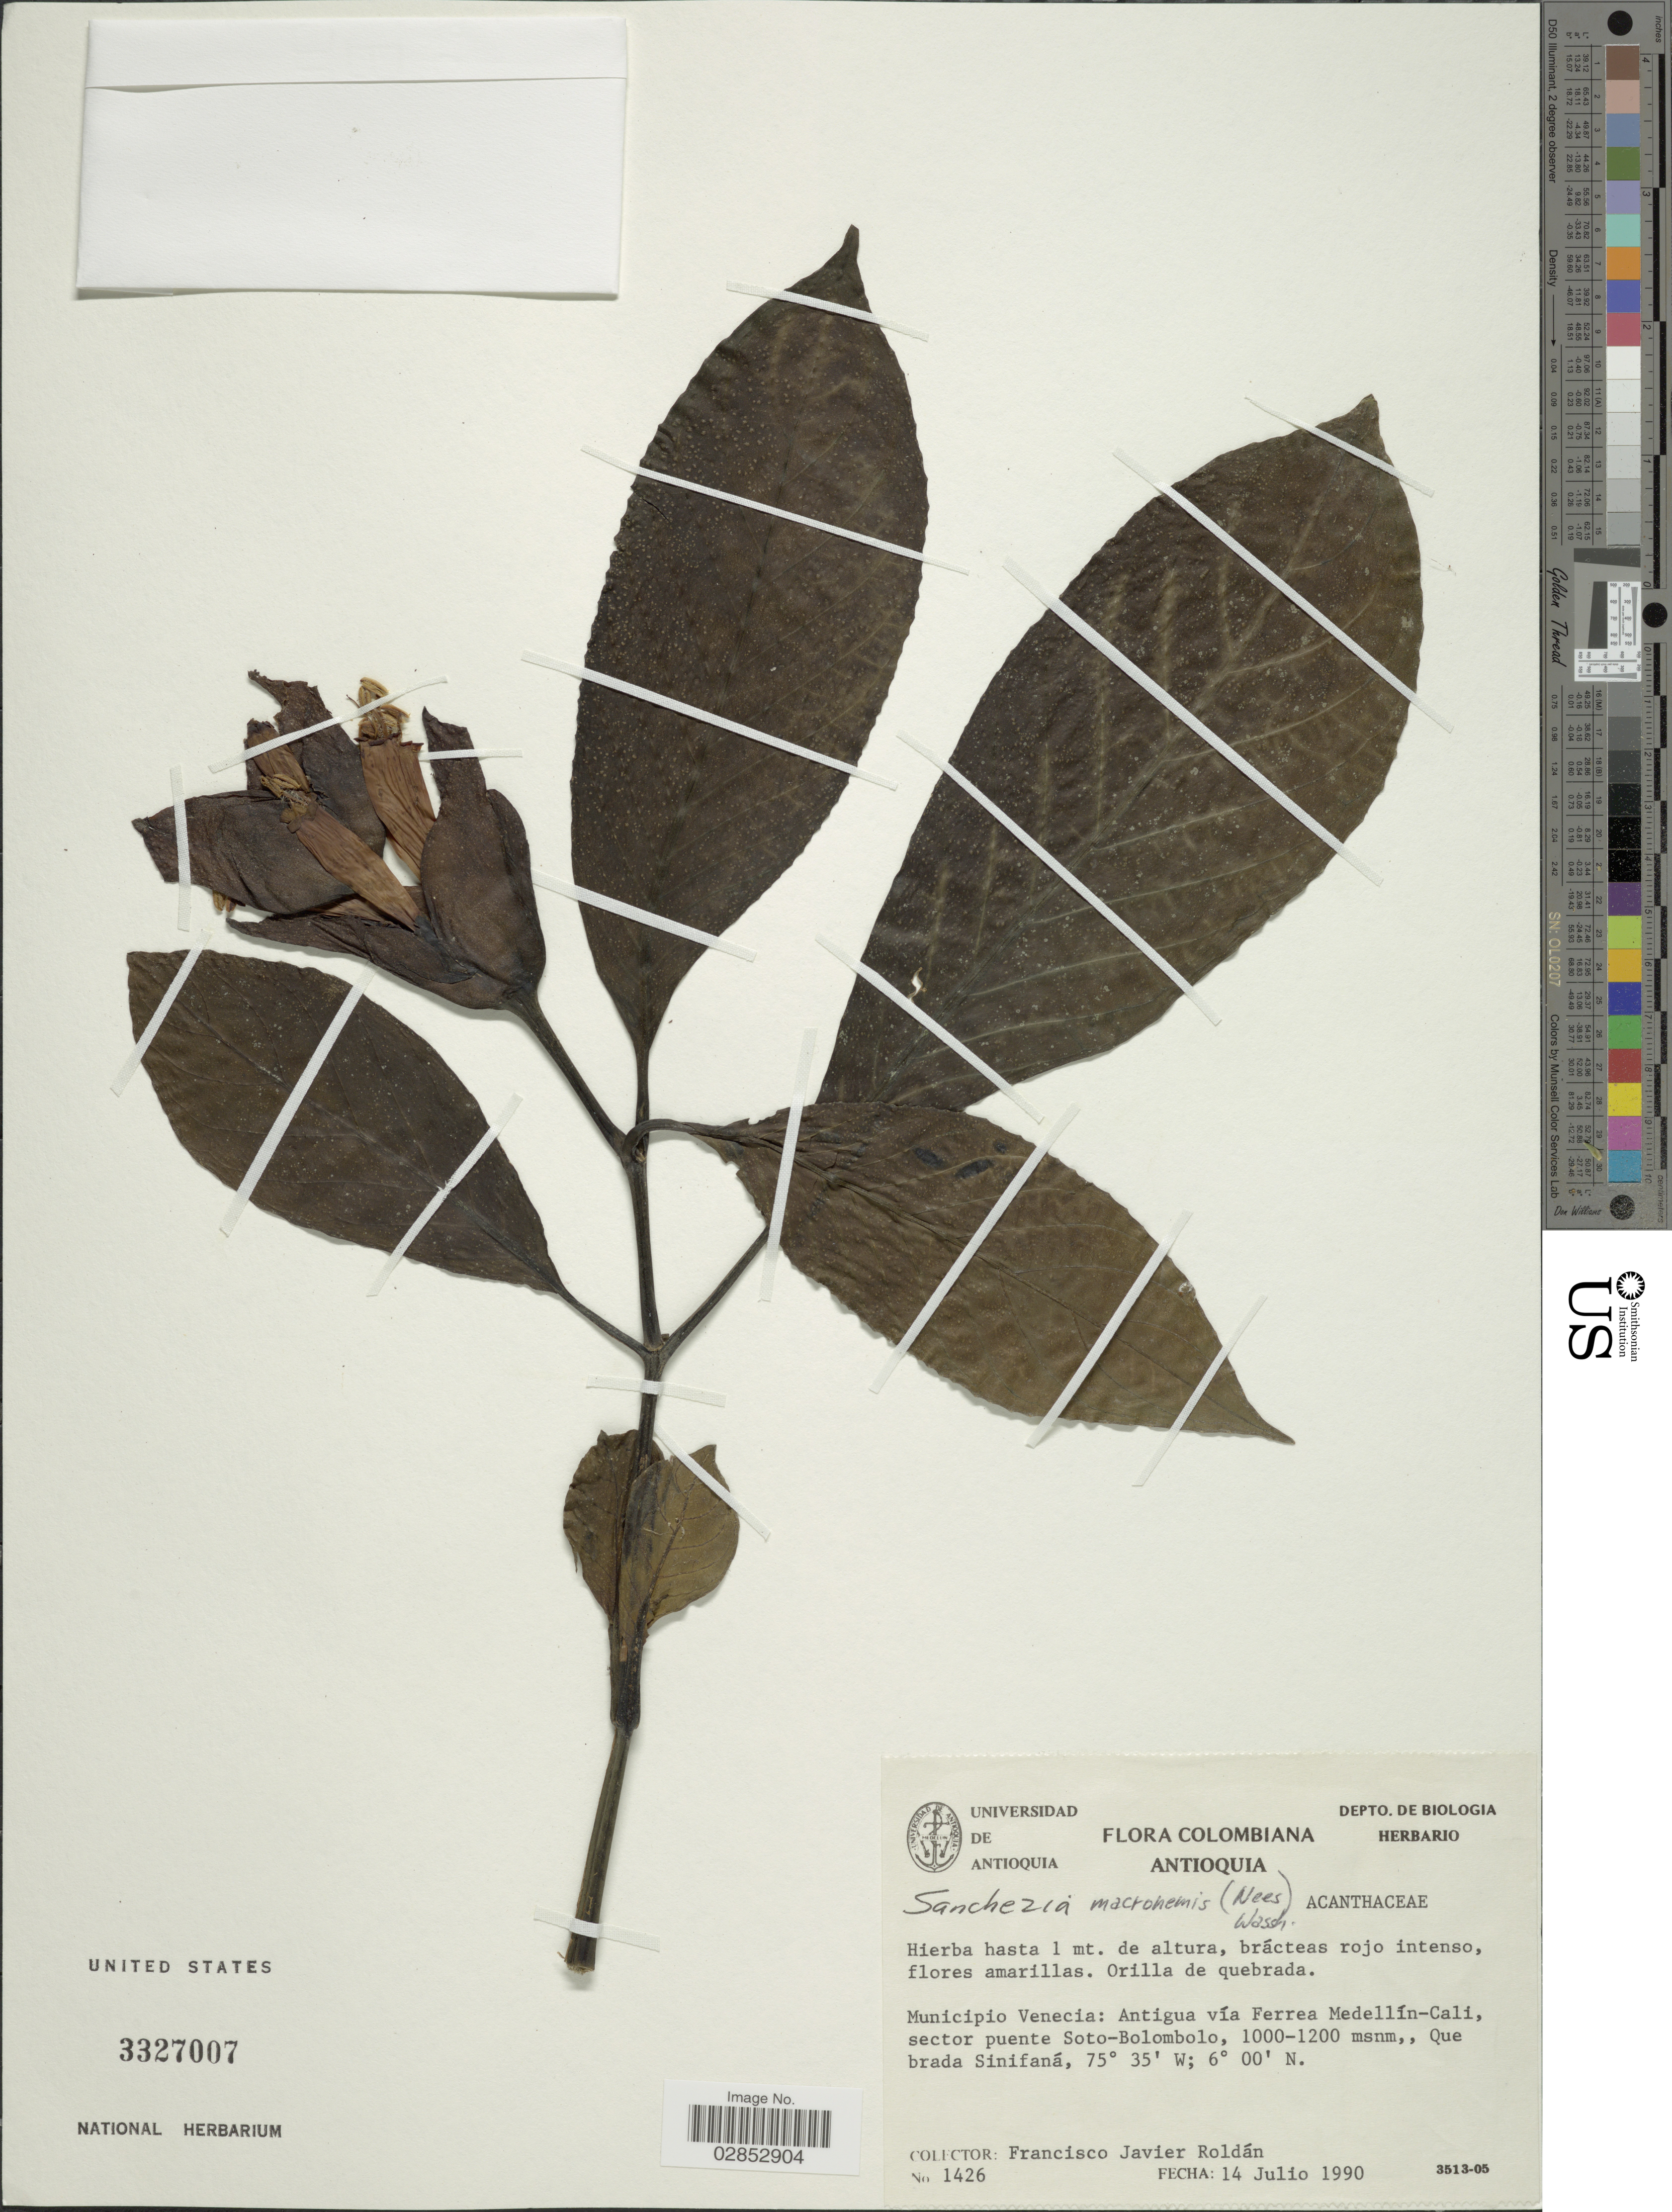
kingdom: Plantae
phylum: Tracheophyta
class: Magnoliopsida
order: Lamiales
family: Acanthaceae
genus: Sanchezia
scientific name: Sanchezia macrocnemis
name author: (Nees) Wassh.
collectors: F. J. Roldán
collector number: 1426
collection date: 1990-07-14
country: Colombia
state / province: Antioquia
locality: Municipio Venecia: Antigua vía Ferrea Medellín-Cali, sector puente Soto-Bolombolo. Quebrada Sinifaná.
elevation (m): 1000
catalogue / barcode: US 3327007